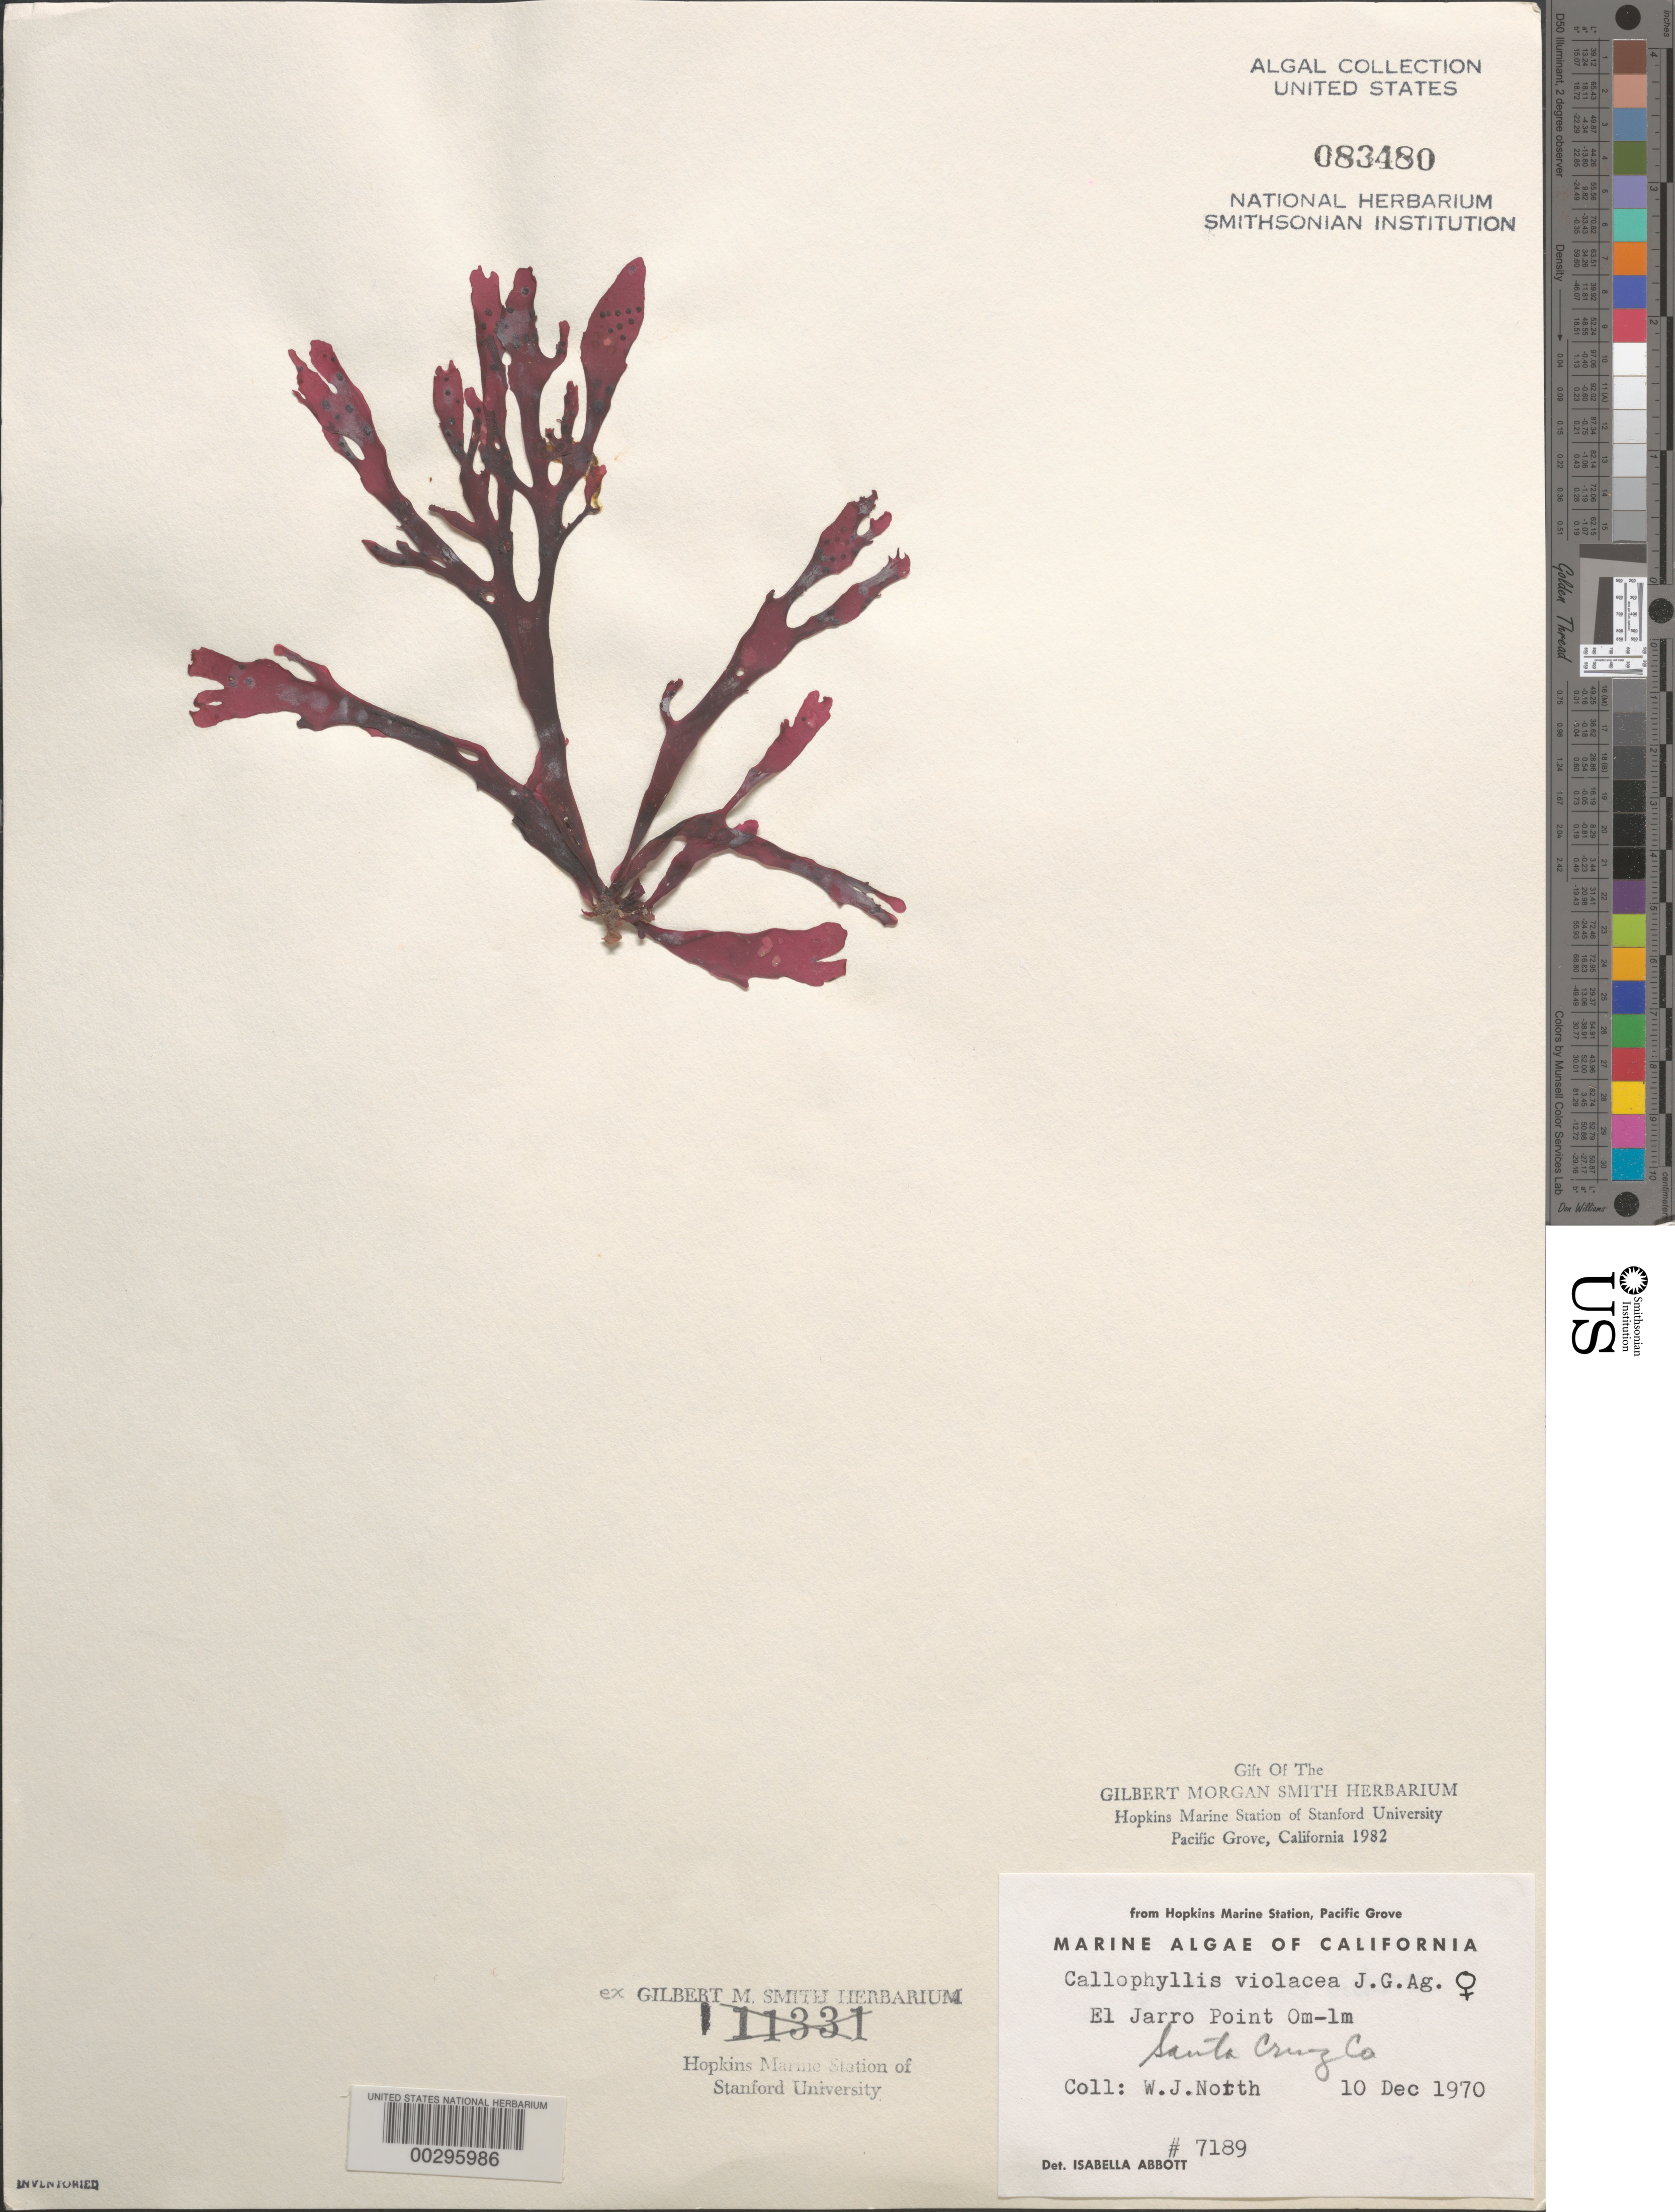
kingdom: Plantae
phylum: Rhodophyta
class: Florideophyceae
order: Gigartinales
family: Kallymeniaceae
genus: Callophyllis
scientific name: Callophyllis violacea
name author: J. Agardh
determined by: Abbott, Isabella A.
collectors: W. North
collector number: IAA 7189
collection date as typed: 10 Dec 1970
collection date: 1970-12-10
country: United States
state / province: California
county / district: Santa Cruz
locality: El Jarro Point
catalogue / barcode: US 83480